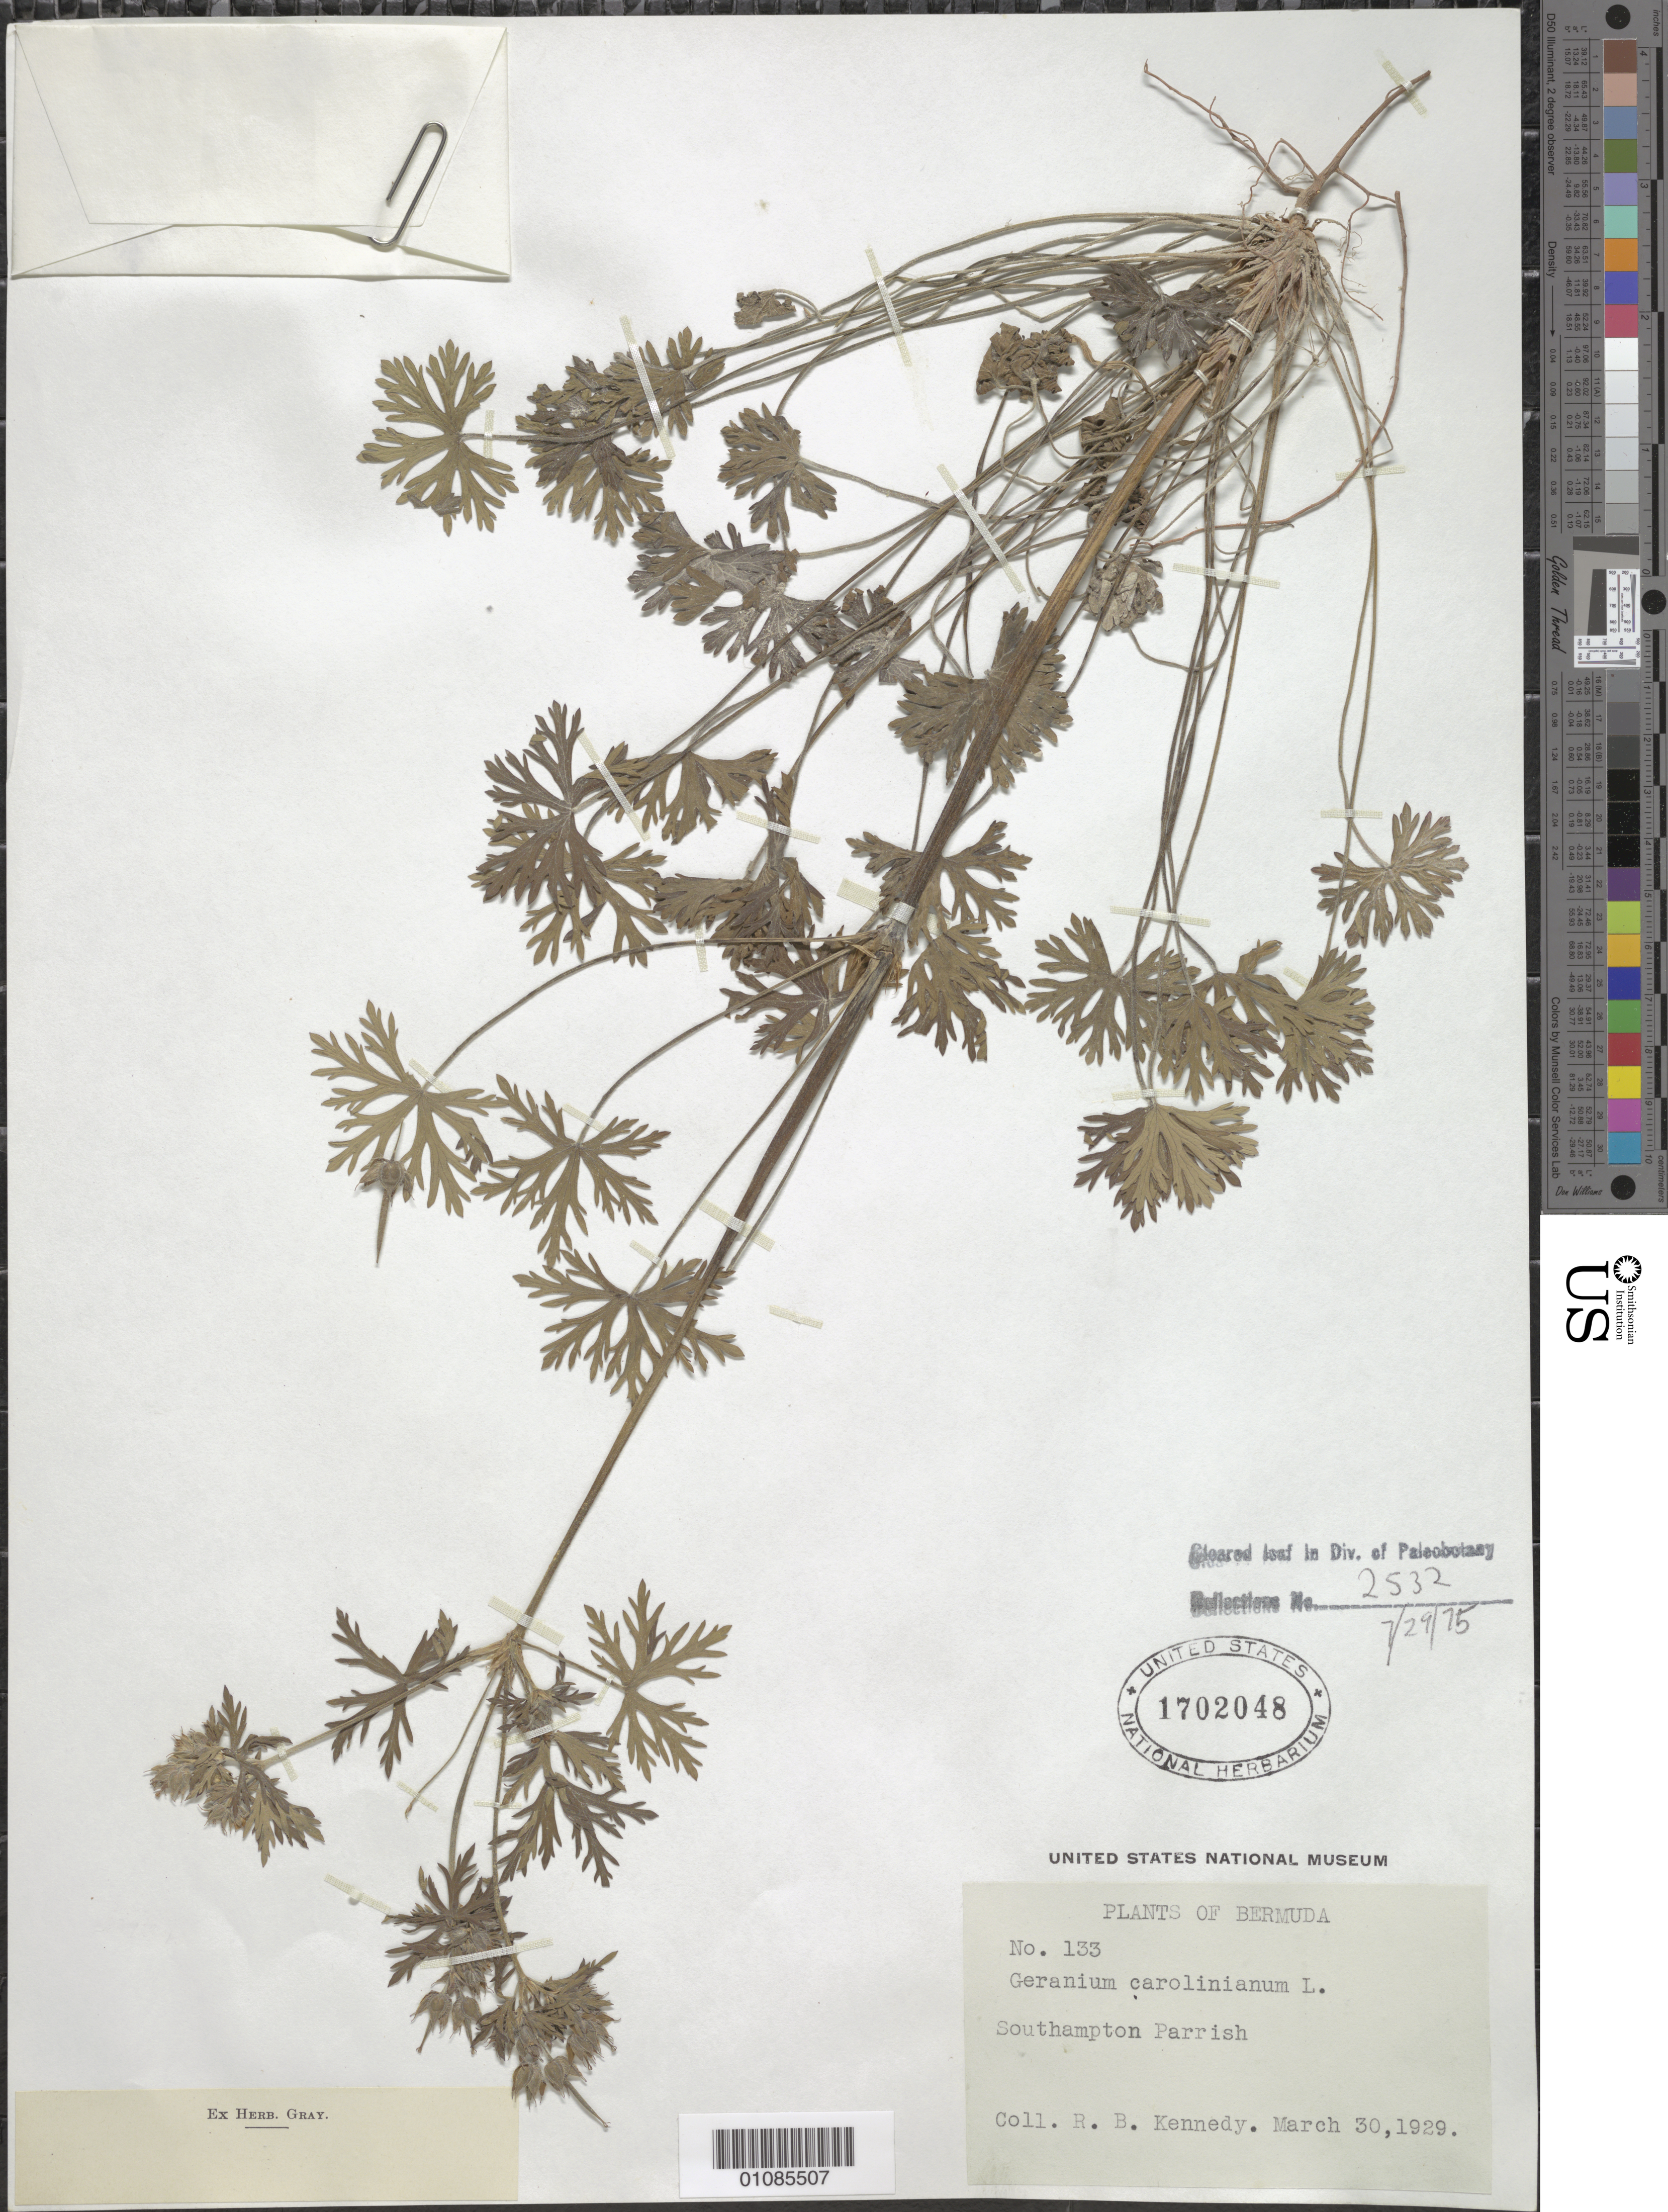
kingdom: Plantae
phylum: Tracheophyta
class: Magnoliopsida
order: Geraniales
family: Geraniaceae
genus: Geranium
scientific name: Geranium carolinianum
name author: L.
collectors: Kennedy, R.B.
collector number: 133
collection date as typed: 30 Mar 1929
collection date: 1929-03-30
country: Bermuda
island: Bermuda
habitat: southhampton parrish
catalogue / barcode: US 1702048